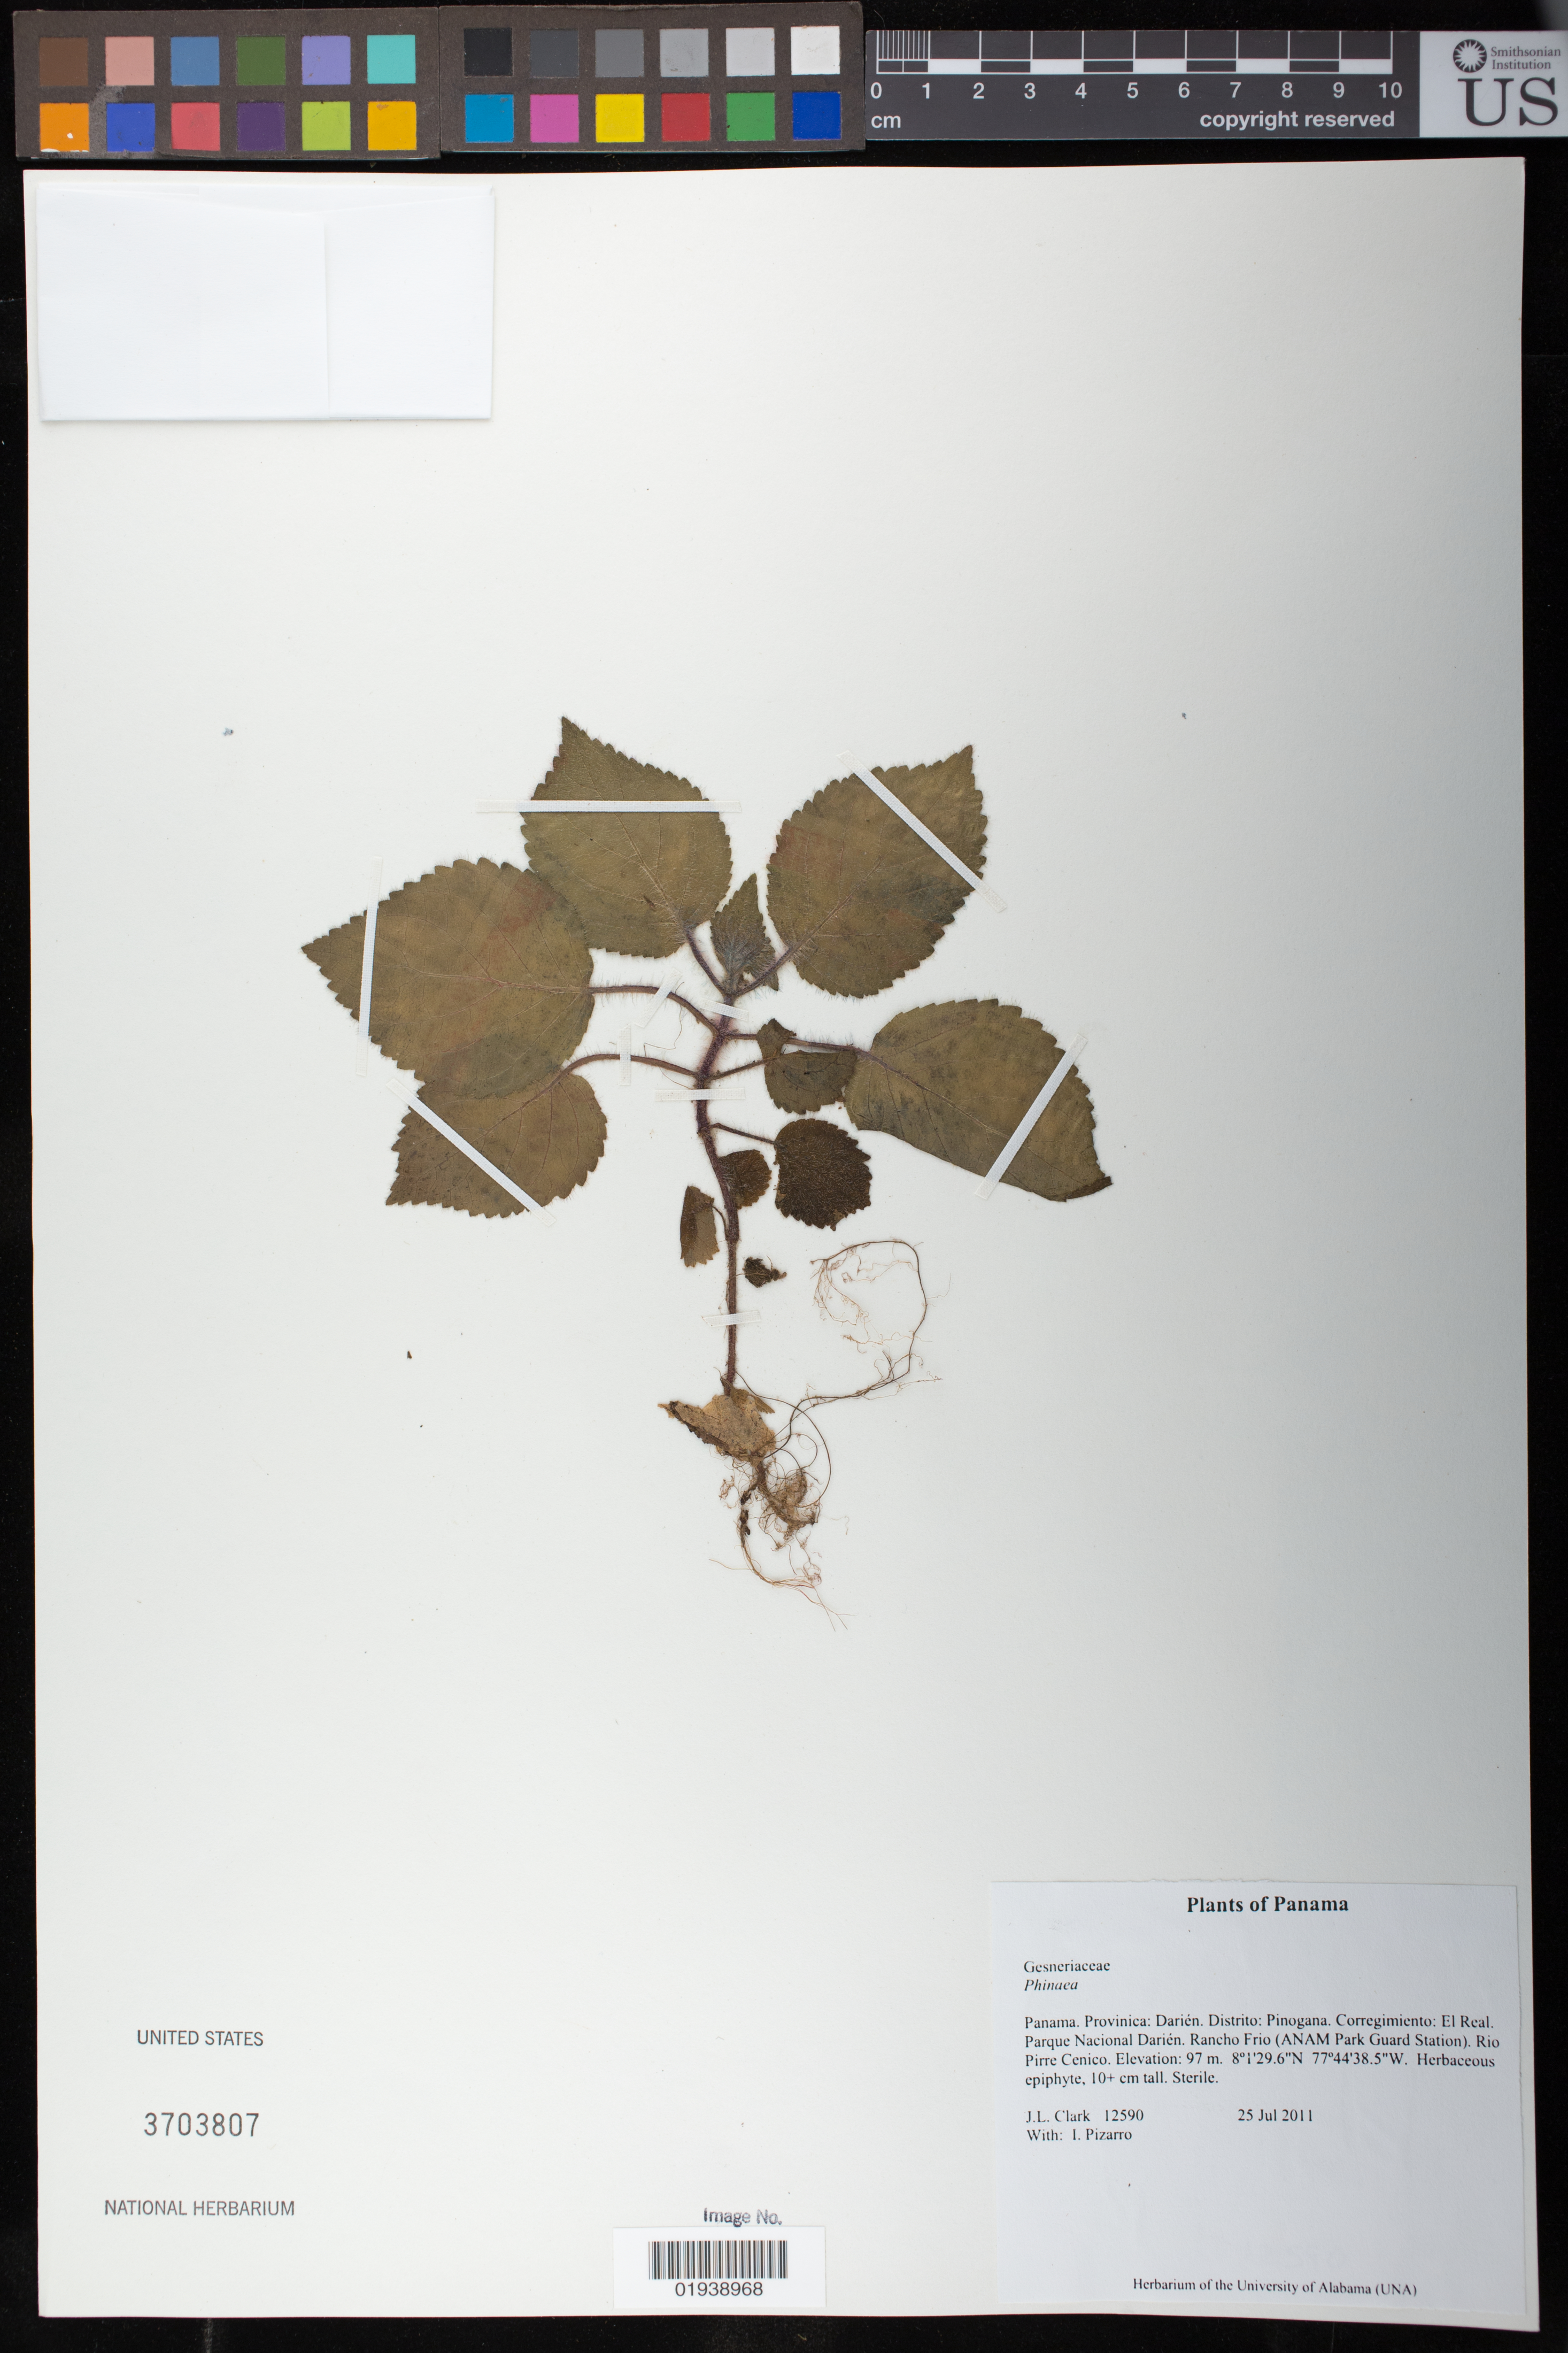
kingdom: Plantae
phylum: Tracheophyta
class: Magnoliopsida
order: Lamiales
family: Gesneriaceae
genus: Phinaea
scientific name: Phinaea sp.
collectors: J. L. Clark & I. Pizarro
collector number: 12590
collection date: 2011-07-25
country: Panama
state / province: Darién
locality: Distrito Pinogana. El Real. Parque Nacional Darién. Rancho Frio (ANAM Park Guard Station), Rio Pirre Cenico.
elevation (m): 97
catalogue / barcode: US 3703807